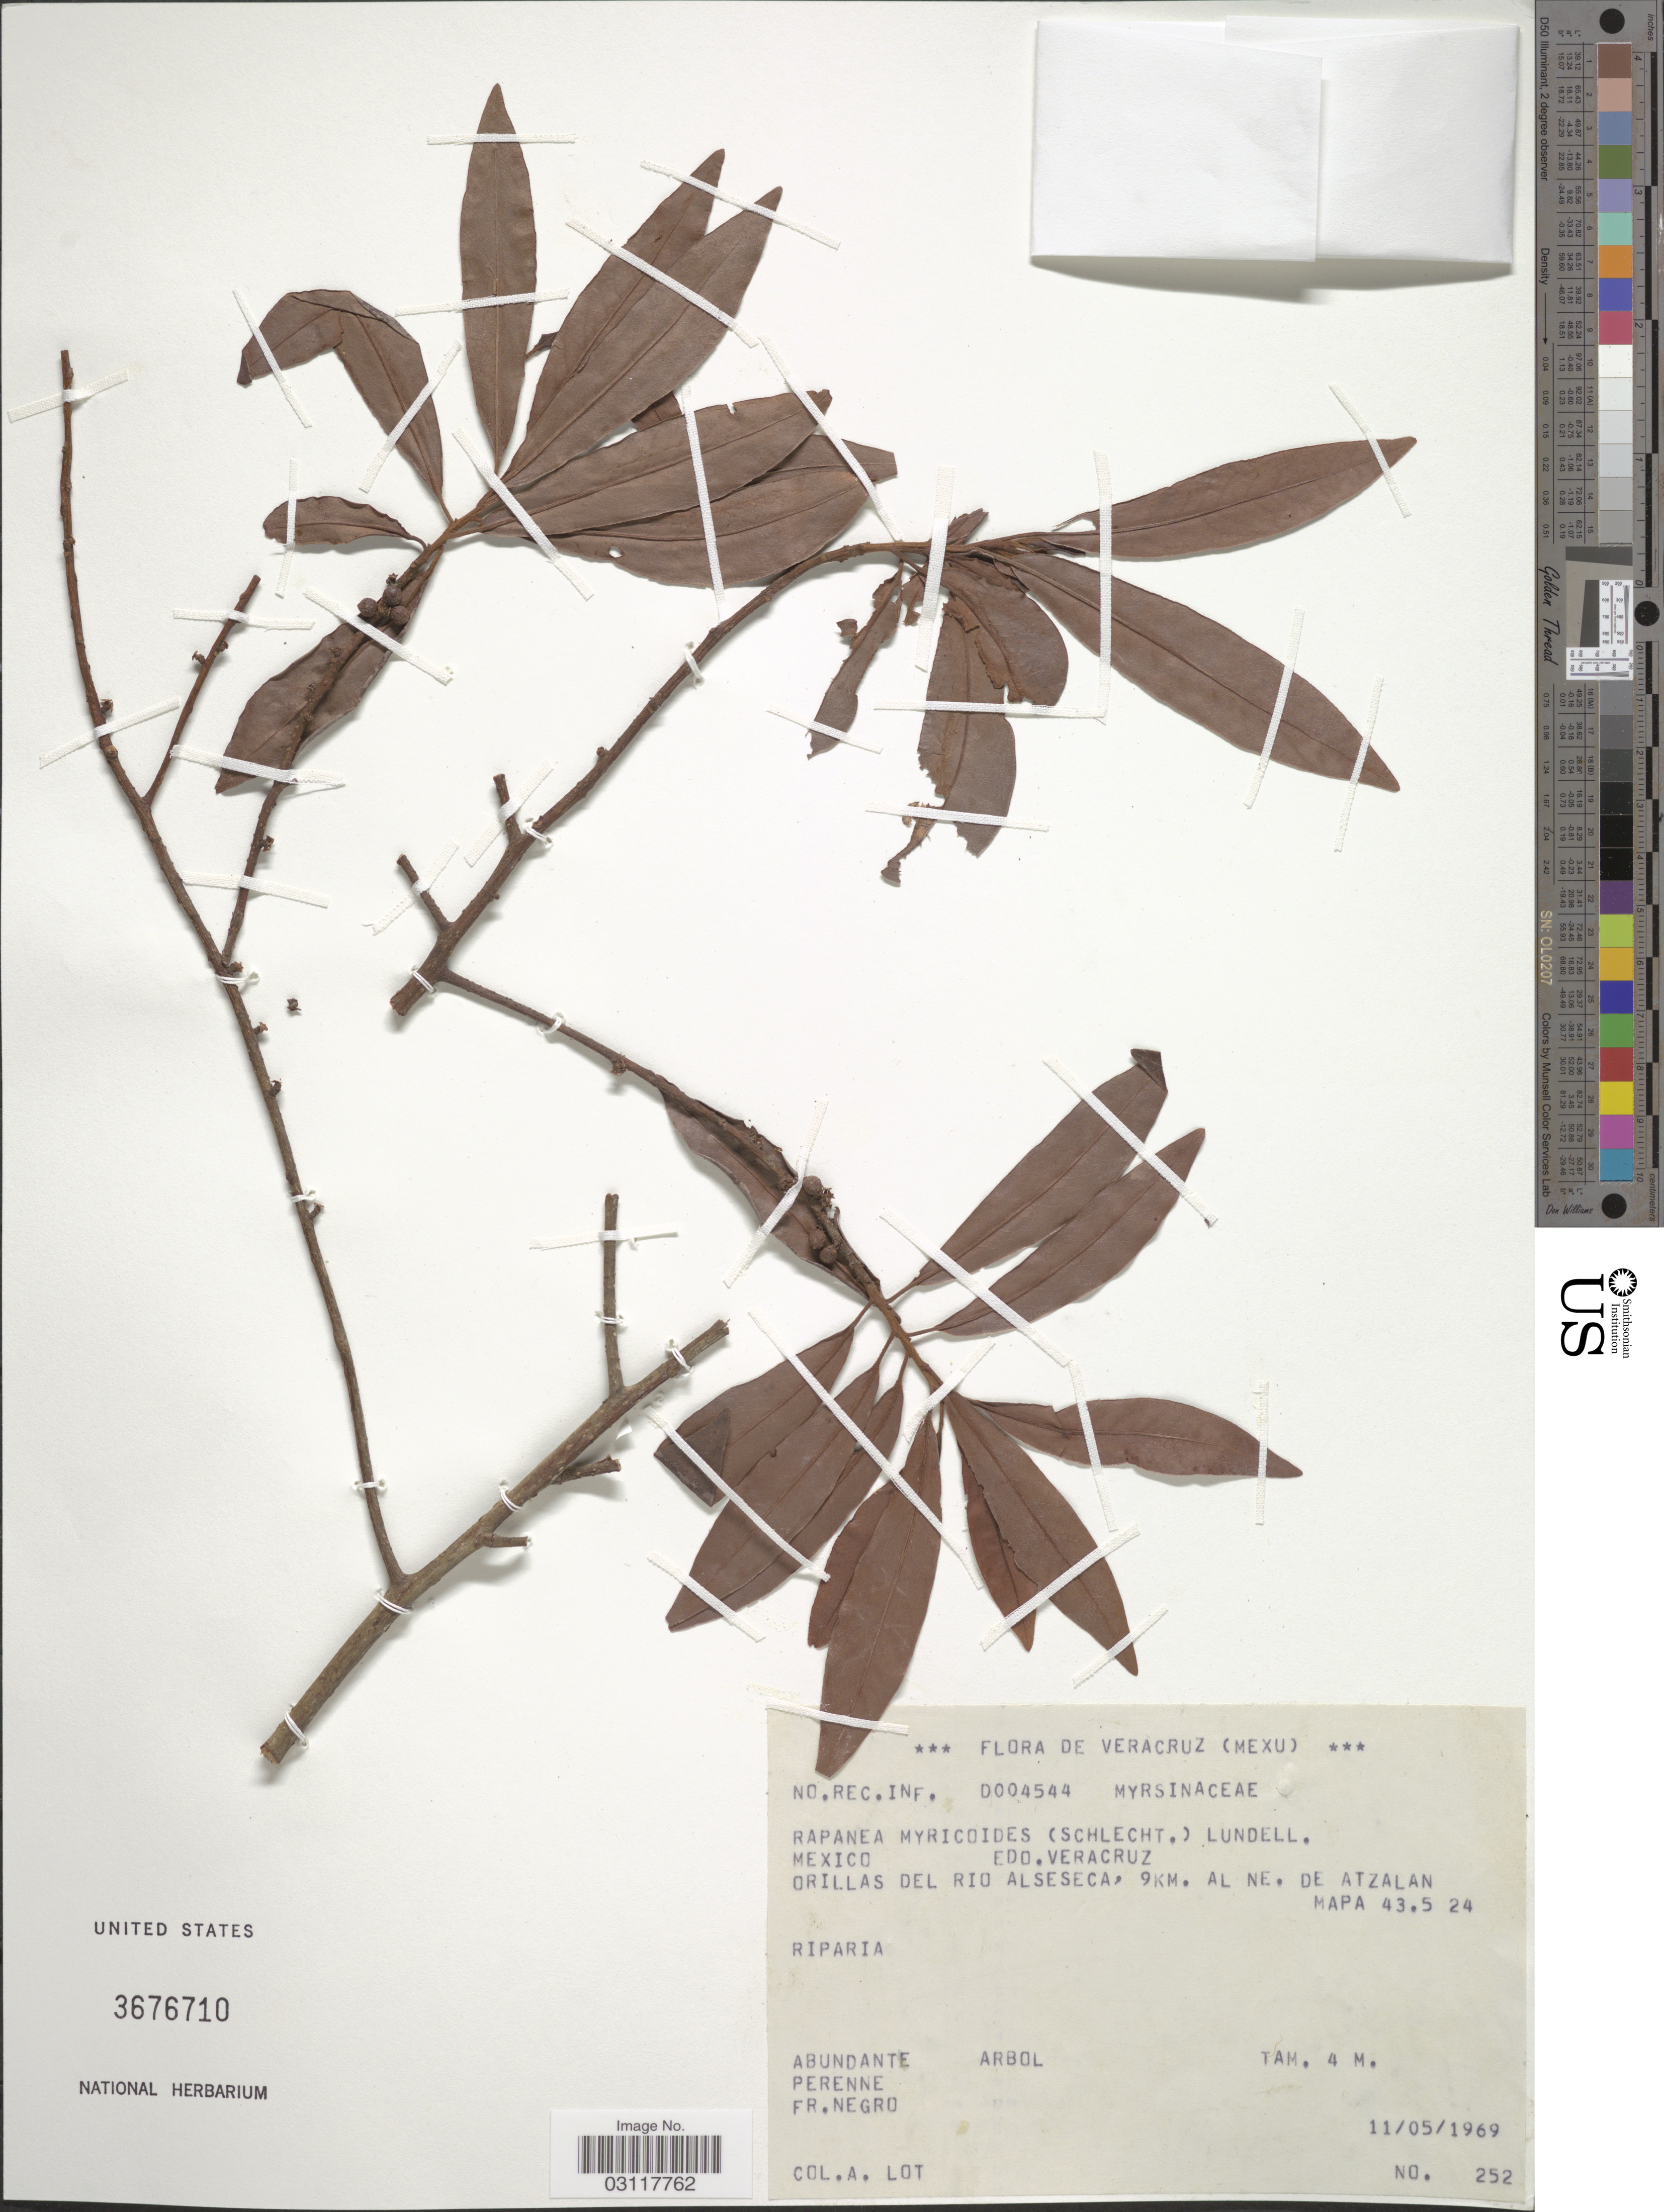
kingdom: Plantae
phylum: Tracheophyta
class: Magnoliopsida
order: Ericales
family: Primulaceae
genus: Rapanea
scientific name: Rapanea myricoides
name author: (Schltdl.) Lundell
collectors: Lot, A.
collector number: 252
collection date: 1969-05-11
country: Mexico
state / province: Veracruz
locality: Veracruz. Orillas del Rio Alseseca, 9km. al NE. de Atzalan. Mapa 43.5 24. Riparia.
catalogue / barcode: US 3676710